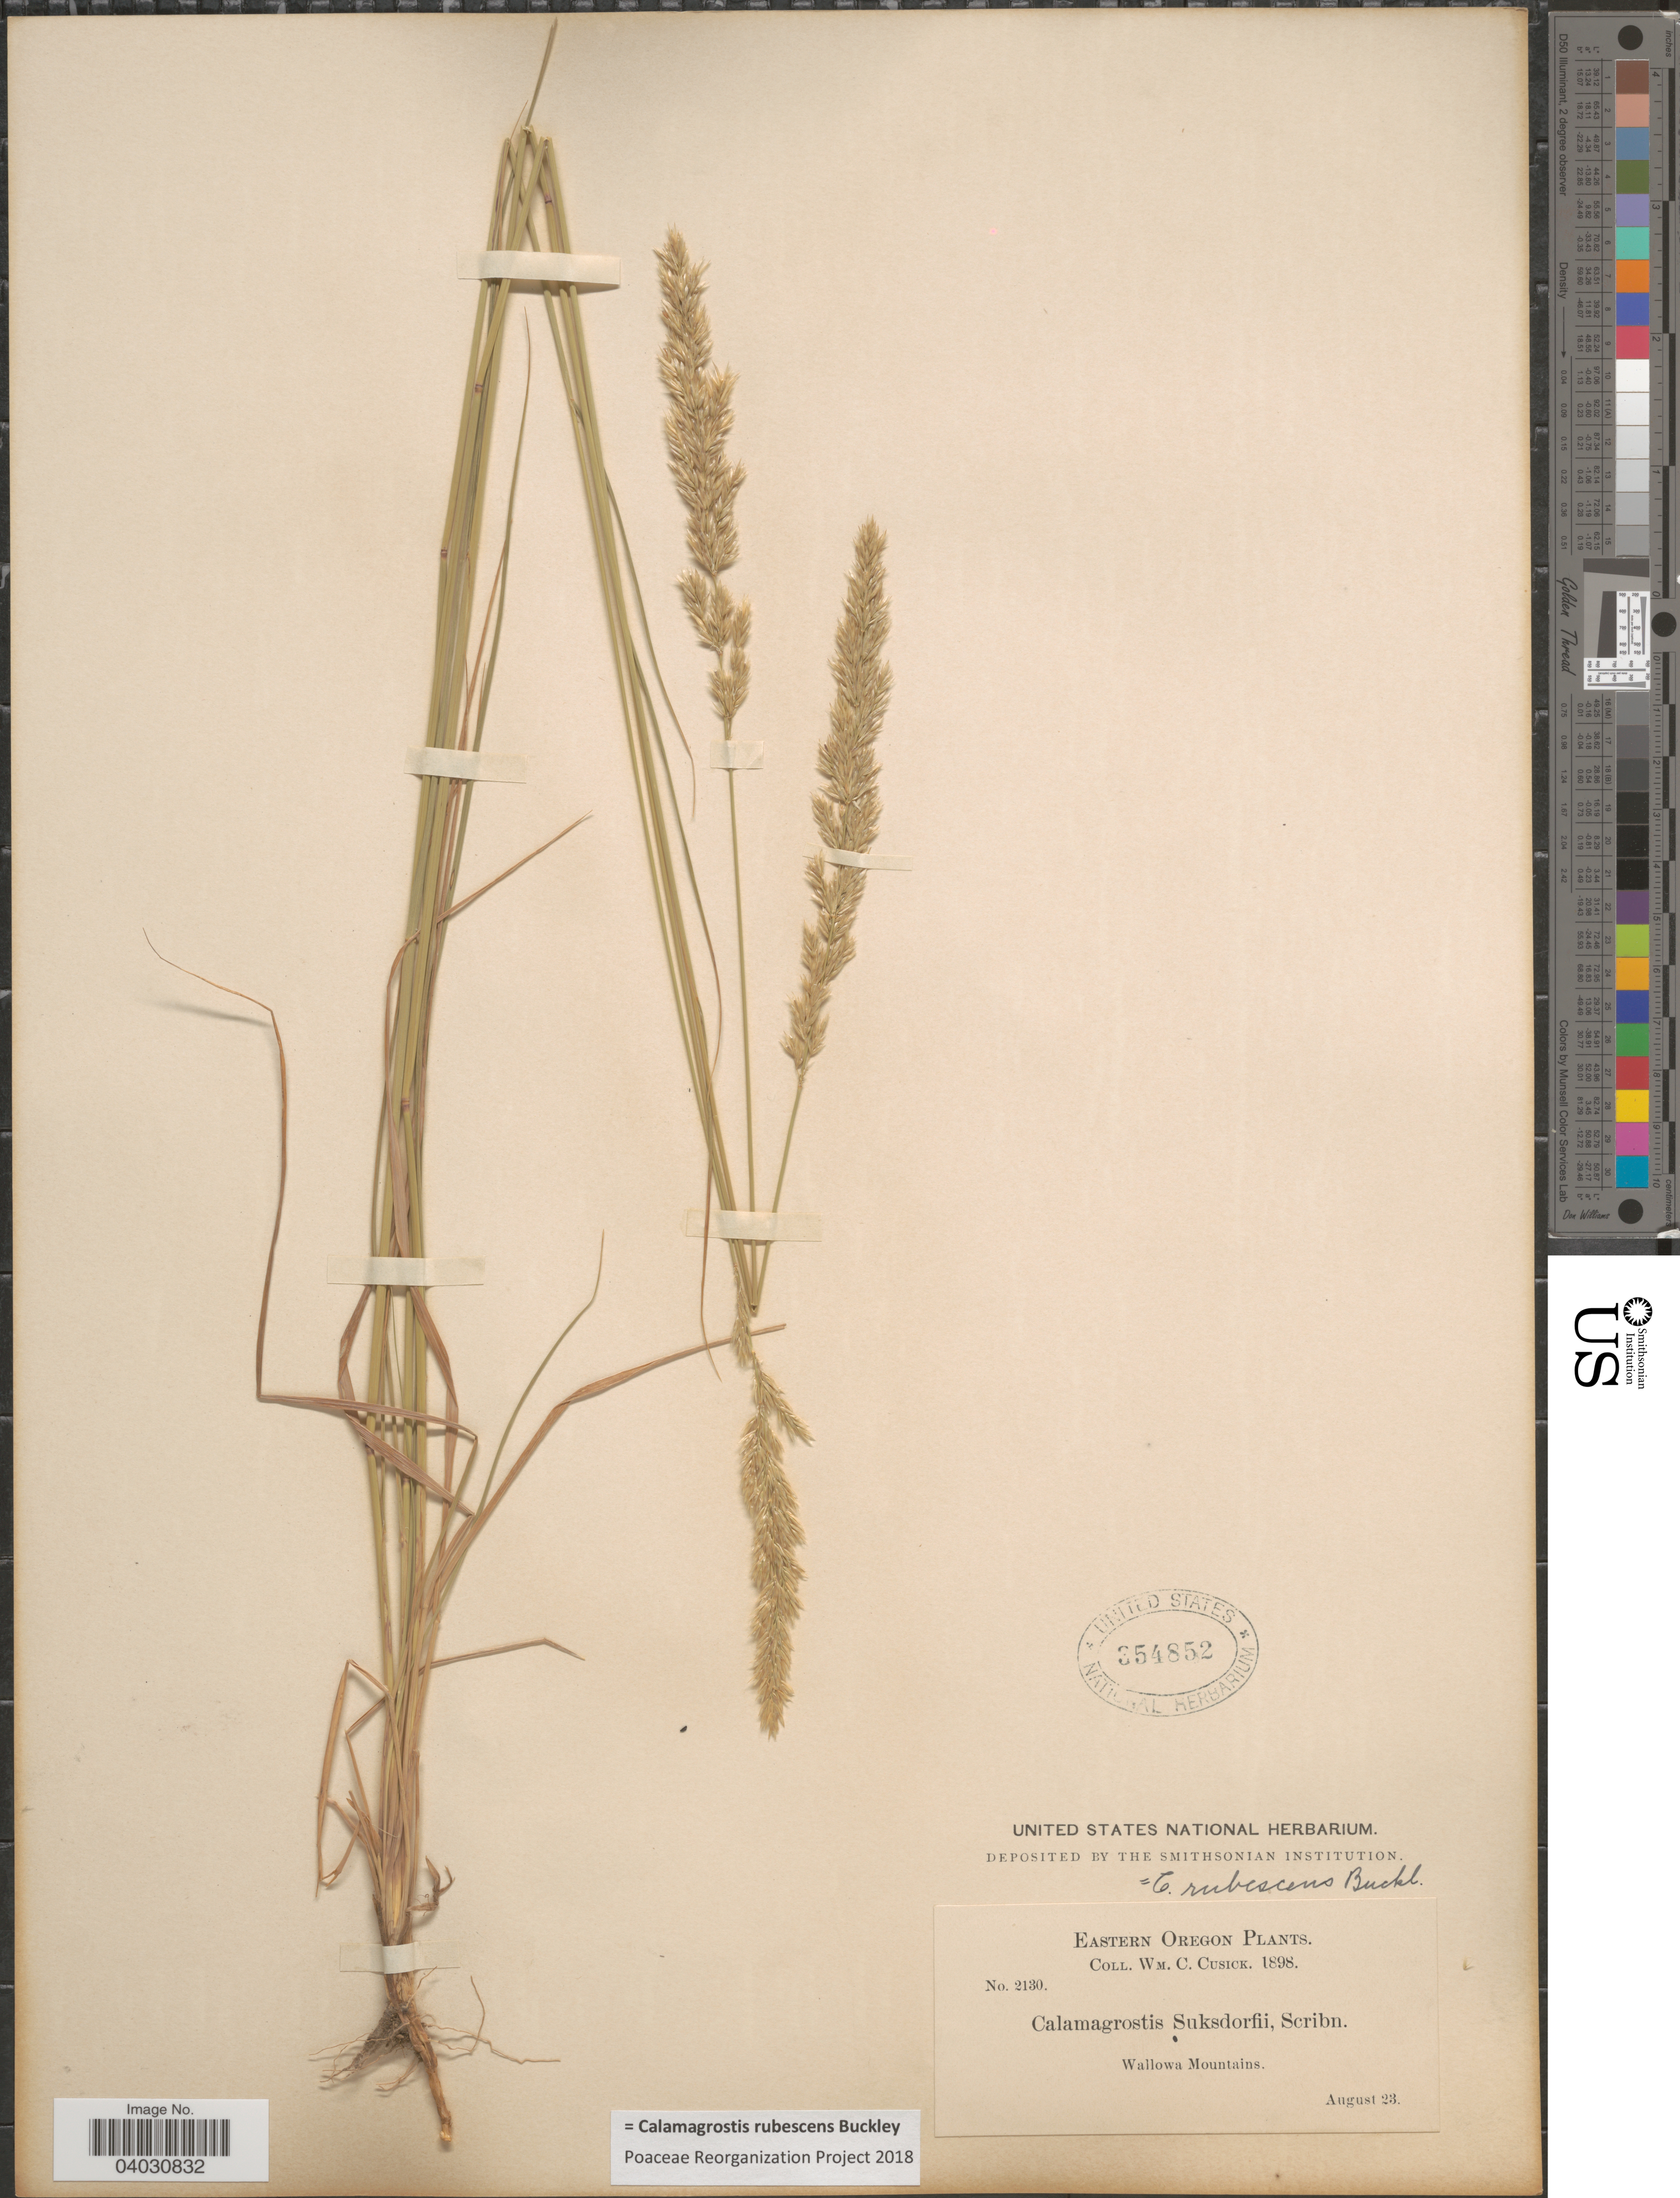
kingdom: Plantae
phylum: Tracheophyta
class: Liliopsida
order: Poales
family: Poaceae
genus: Calamagrostis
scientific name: Calamagrostis rubescens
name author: Buckley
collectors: W. C. Cusick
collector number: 2130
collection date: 1898-08-23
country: United States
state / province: Oregon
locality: Eastern Oregon. Wallowa Mountains.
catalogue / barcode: US 354852